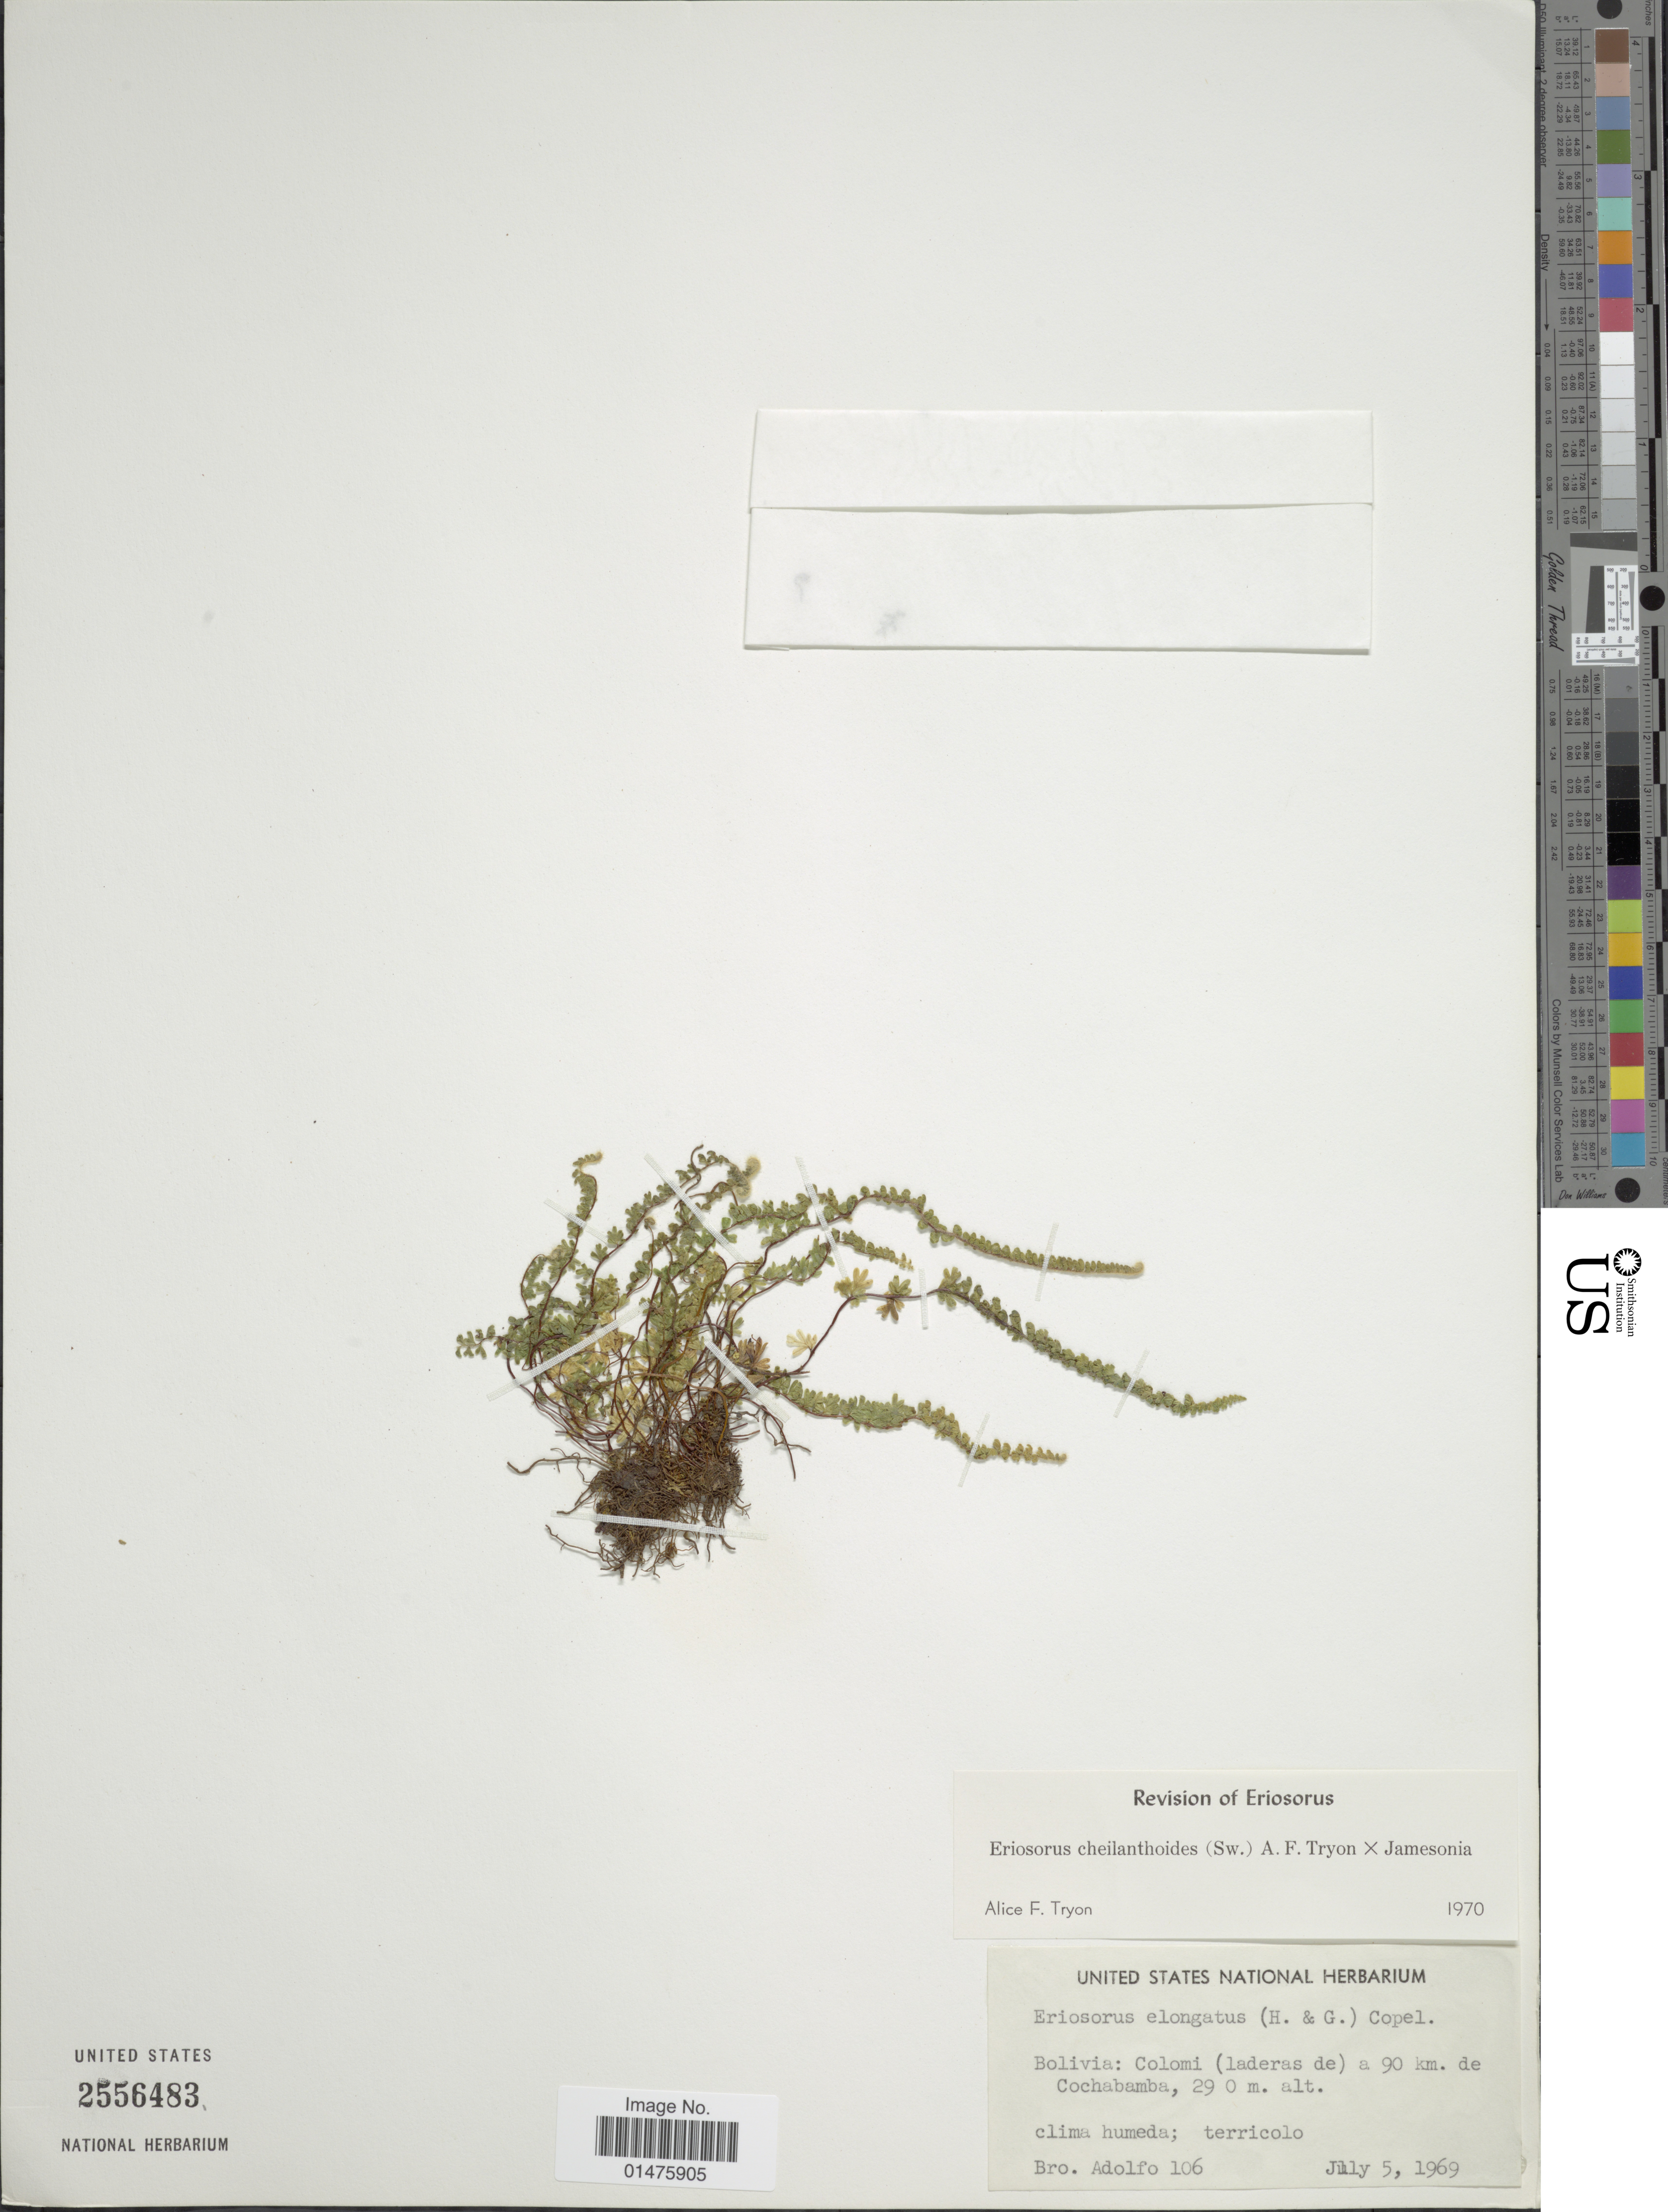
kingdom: Plantae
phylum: Tracheophyta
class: Polypodiopsida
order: Polypodiales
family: Pteridaceae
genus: Jamesonia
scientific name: Jamesonia cheilanthoides x J. jamesonia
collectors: Bro. Adolfo M.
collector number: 106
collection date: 1969-07-05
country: Bolivia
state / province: Cochabamba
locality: Colomi (laderas de) a 90 km. de Cochabamba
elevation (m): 290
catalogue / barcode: US 2556483